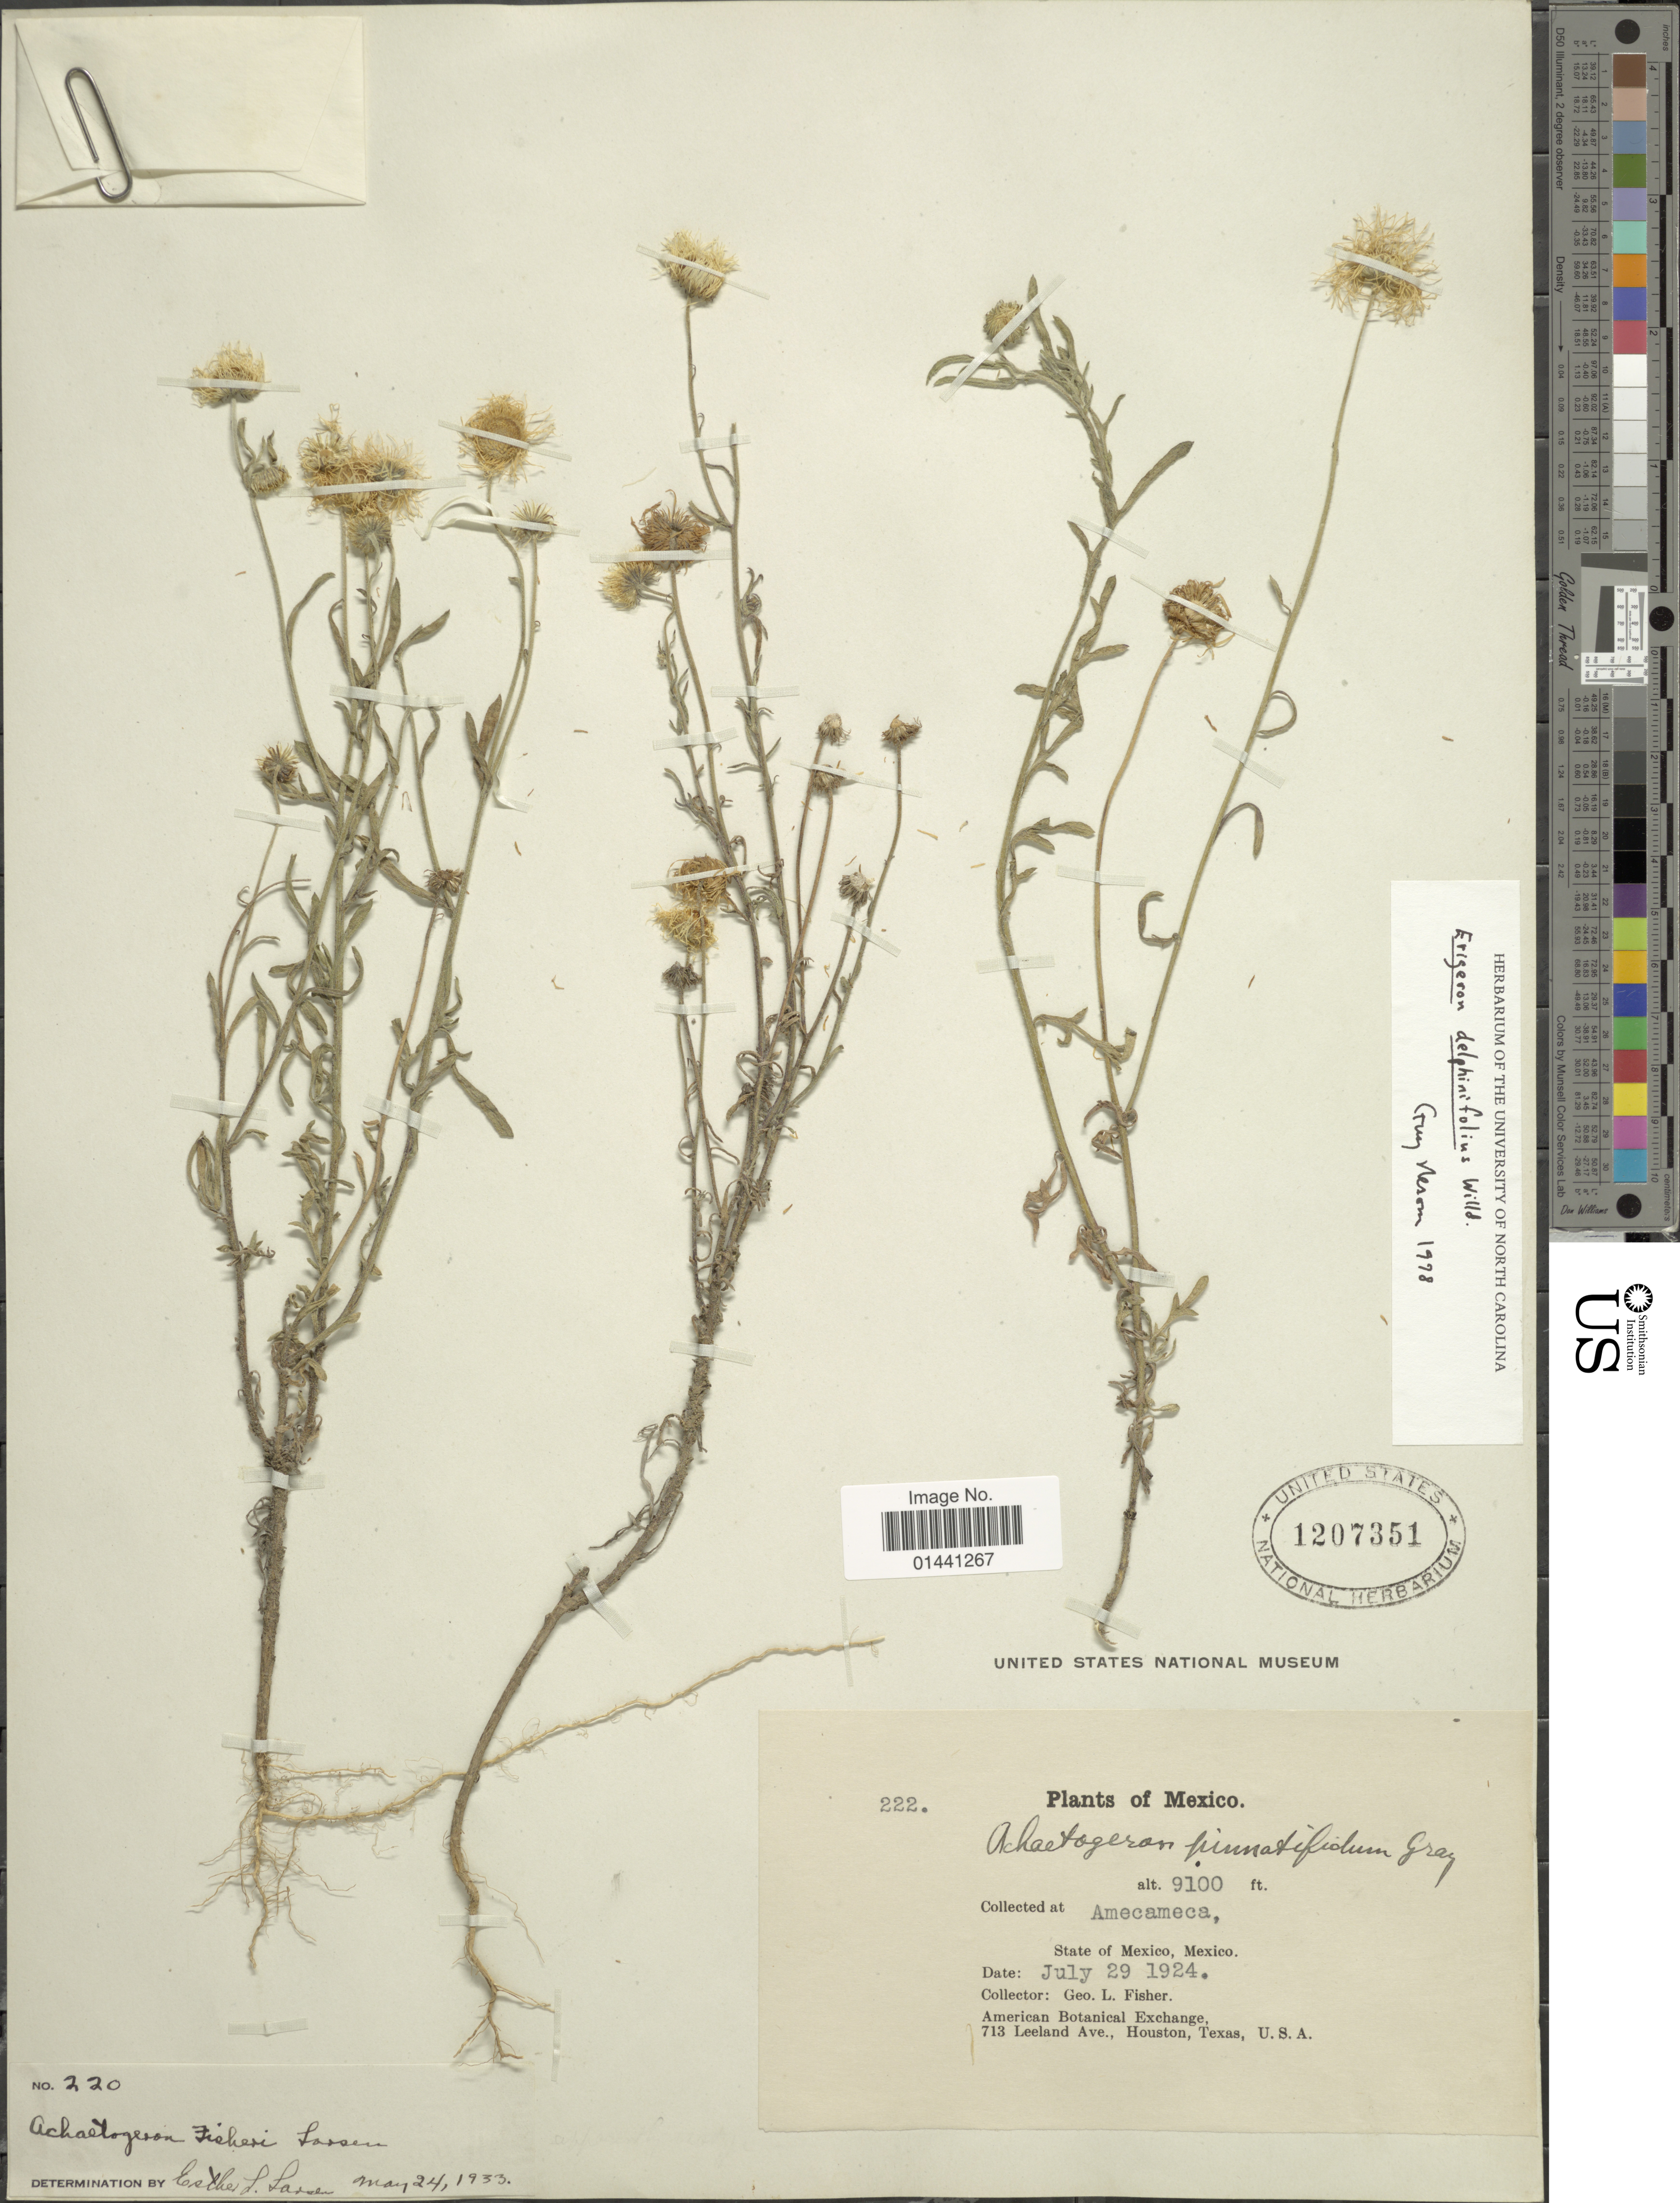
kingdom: Plantae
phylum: Tracheophyta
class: Magnoliopsida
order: Asterales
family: Asteraceae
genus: Erigeron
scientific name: Erigeron delphinifolius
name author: Willd.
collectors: G. L. Fisher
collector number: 222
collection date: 1924-07-29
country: Mexico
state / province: México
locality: Amecameca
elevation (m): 2774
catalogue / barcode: US 1207351